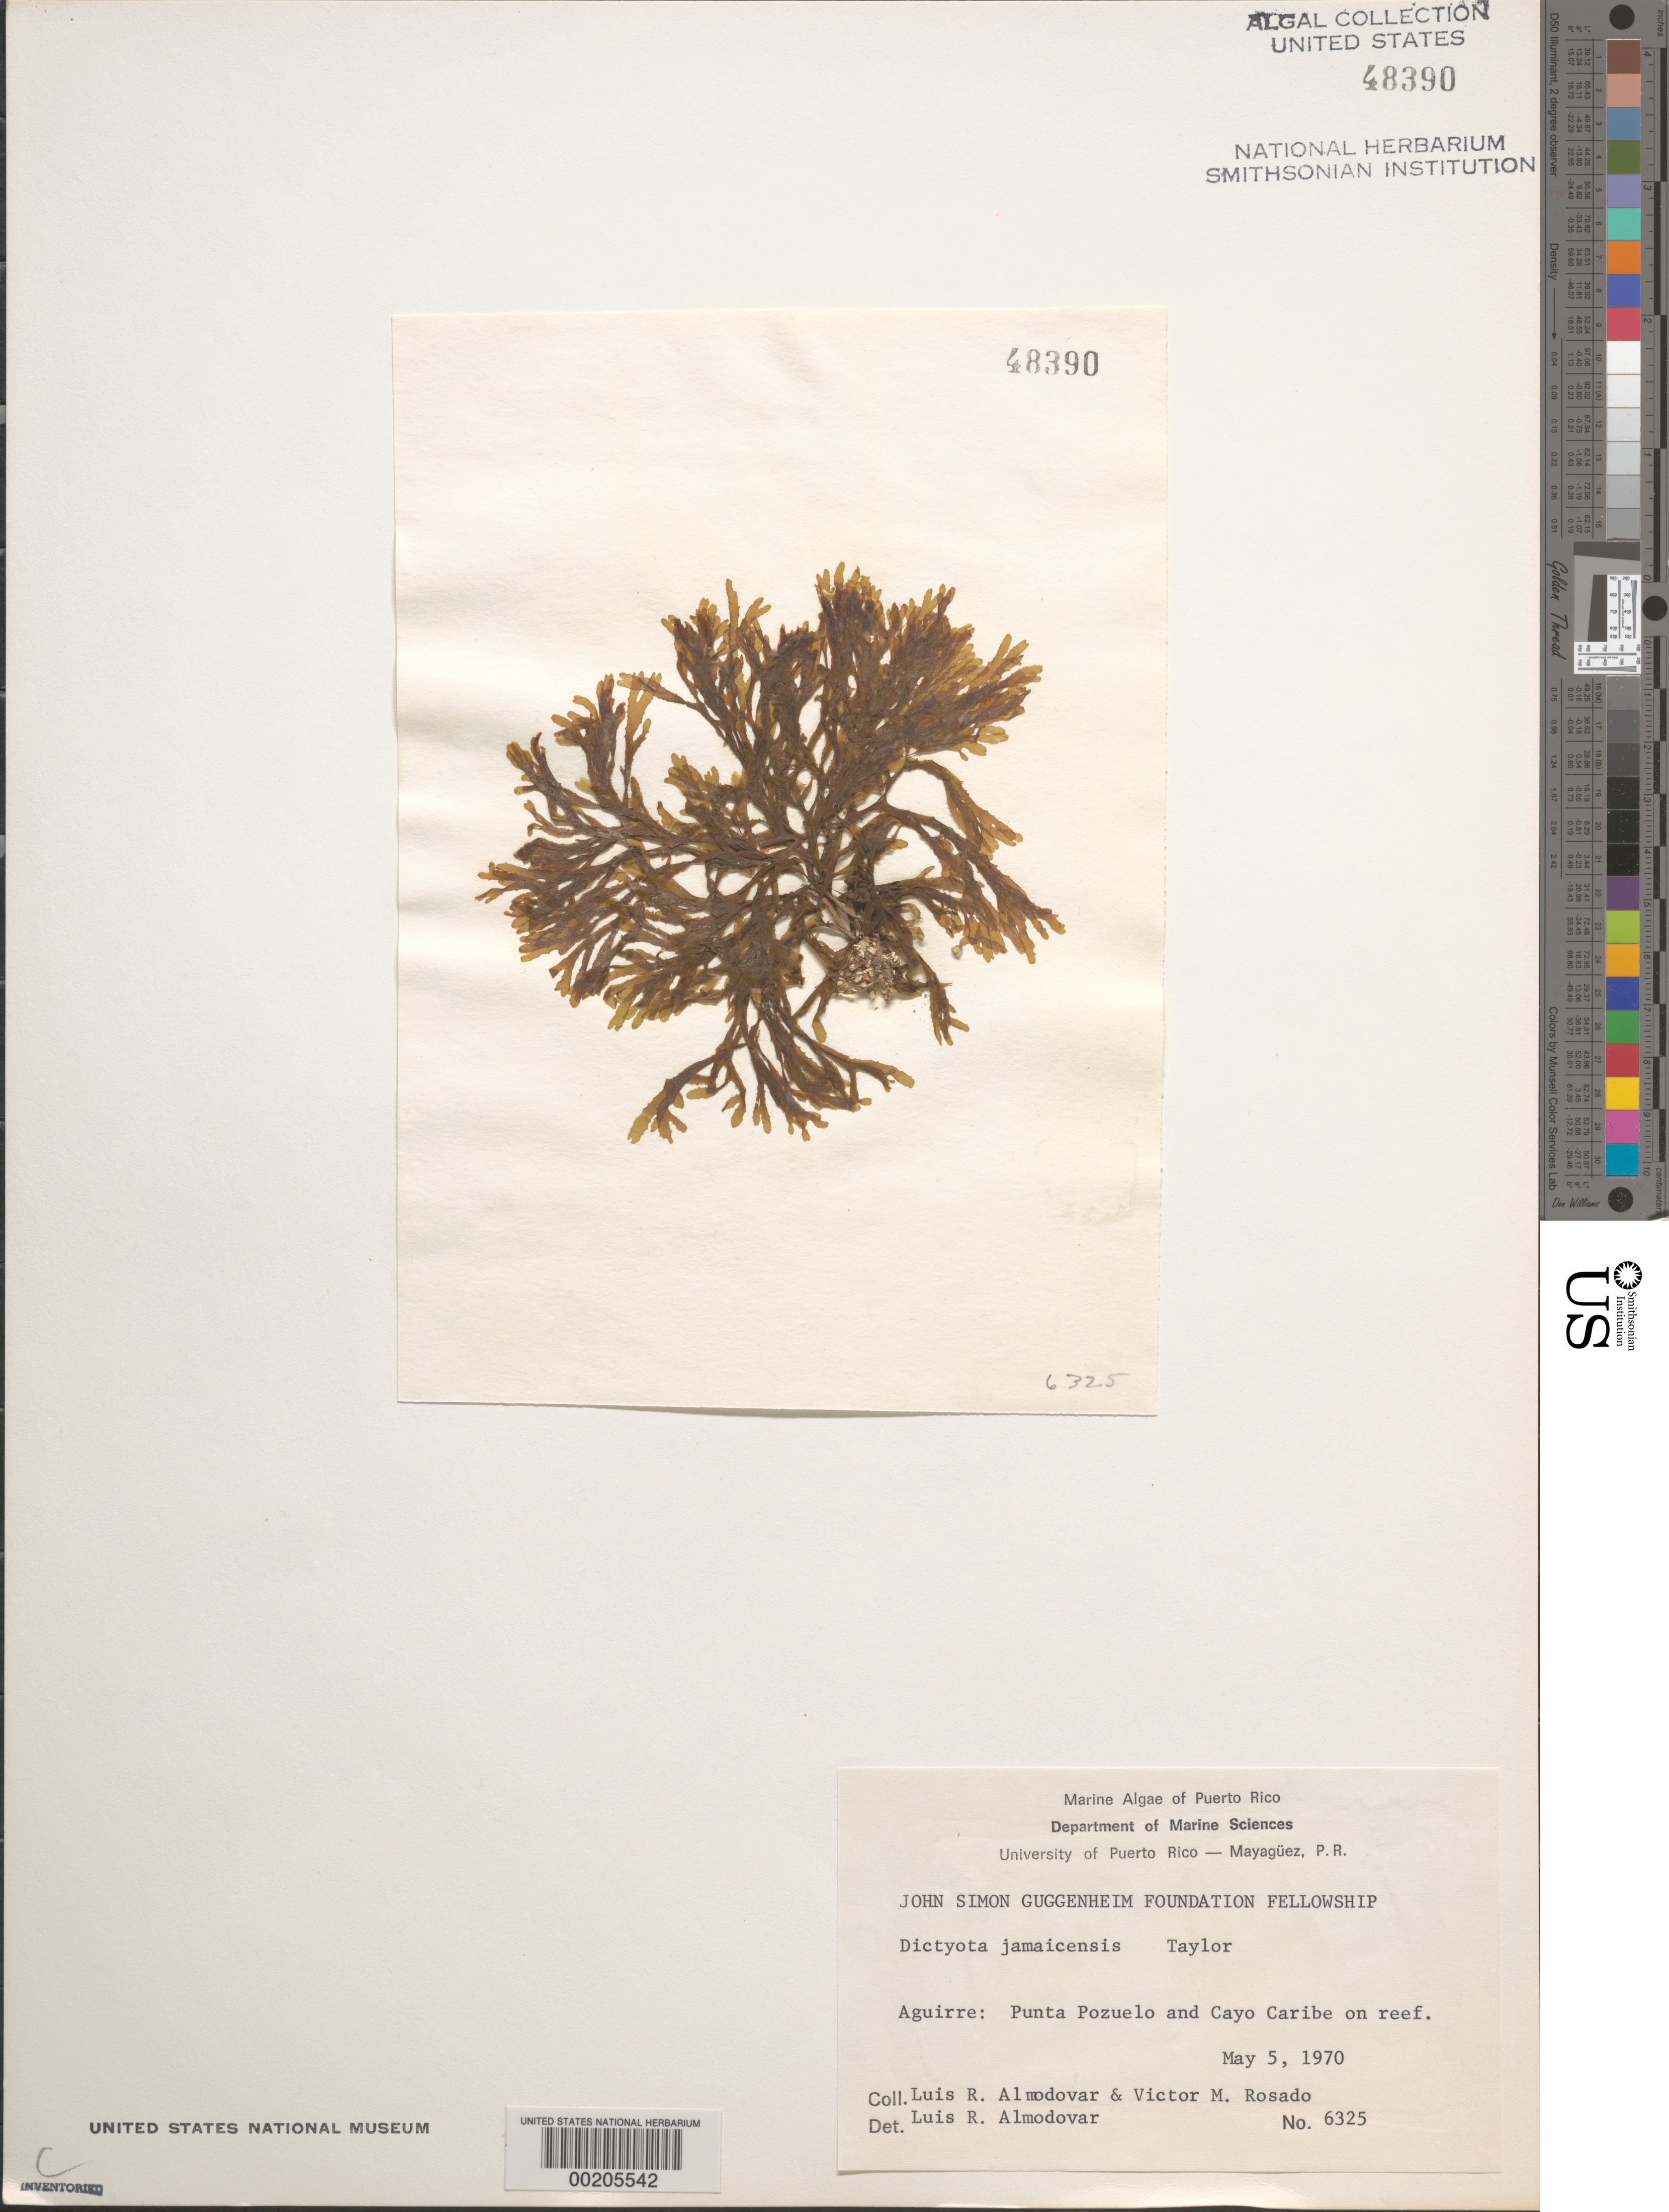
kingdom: Chromista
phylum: Ochrophyta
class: Phaeophyceae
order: Dictyotales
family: Dictyotaceae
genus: Dictyota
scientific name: Dictyota jamaicensis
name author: W.R. Taylor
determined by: Almodovar, L. R.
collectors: L. Almodovar & V. Rosado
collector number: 6325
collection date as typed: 05 May 1970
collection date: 1970-05-05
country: Puerto Rico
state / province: Guayama / Salinas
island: Cayo Caribe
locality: Aguirre, Punta Pozuelo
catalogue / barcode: US 48390